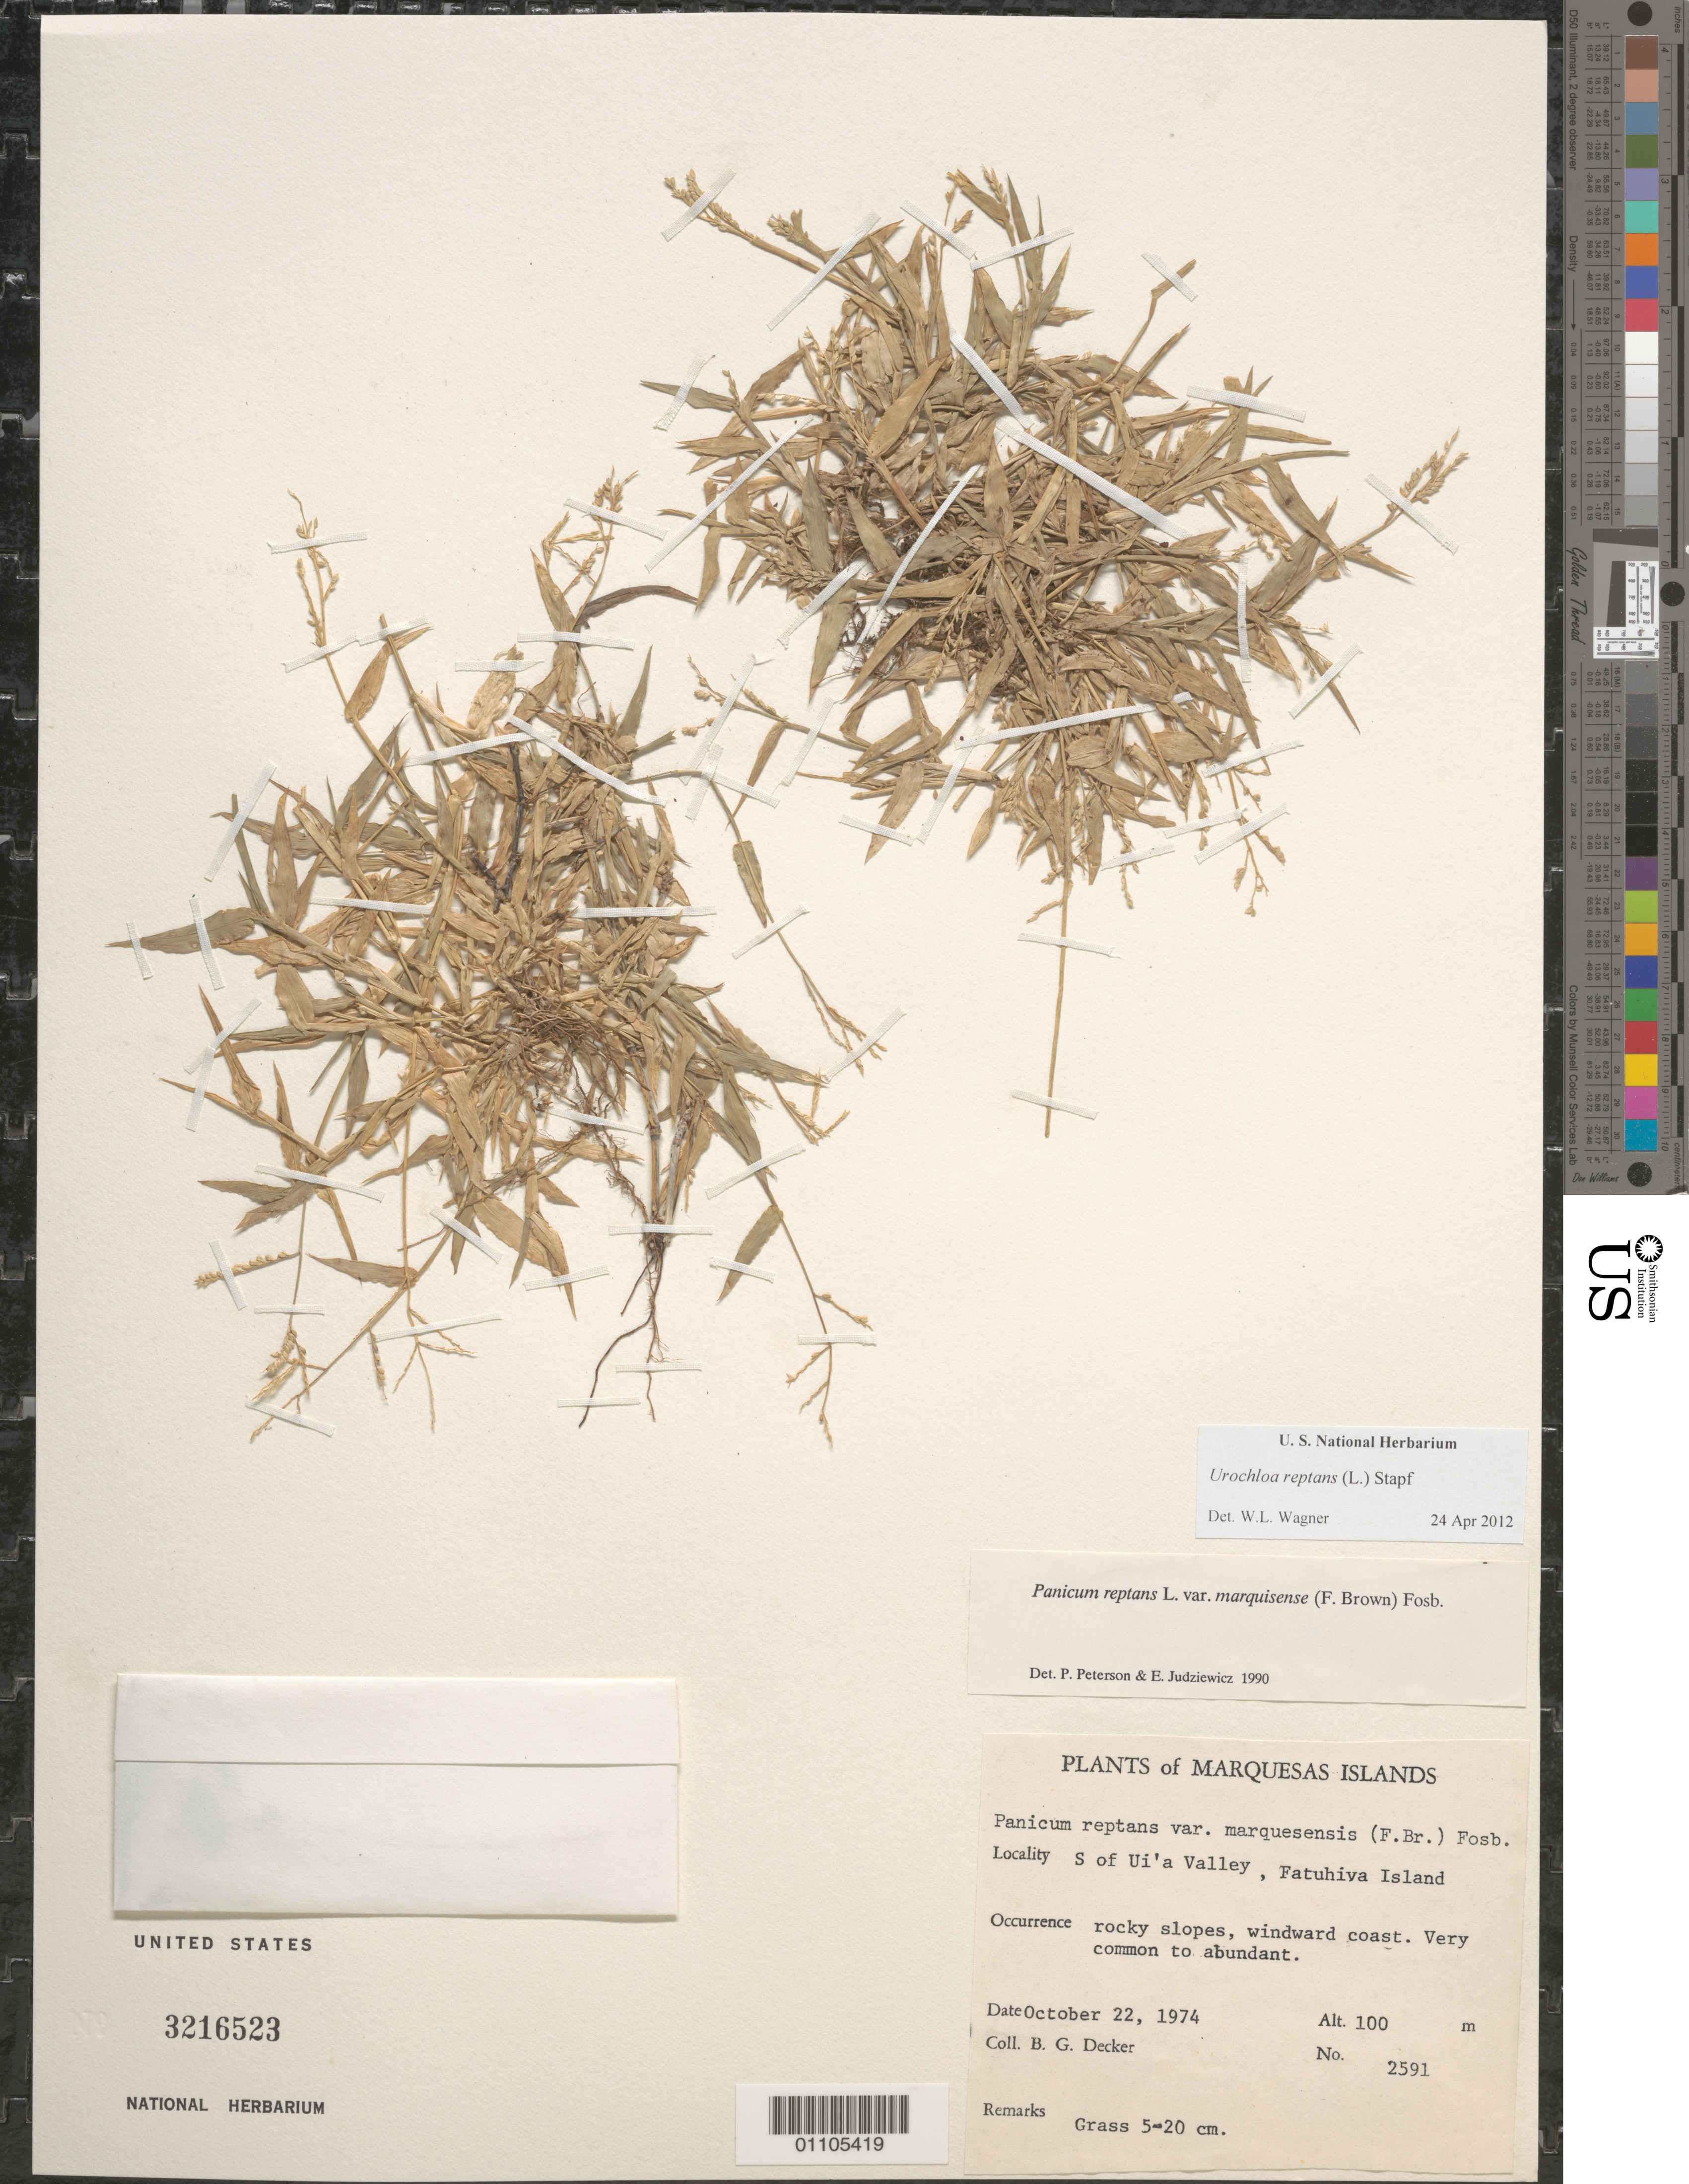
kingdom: Plantae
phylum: Tracheophyta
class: Liliopsida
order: Poales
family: Poaceae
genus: Urochloa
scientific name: Urochloa reptans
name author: (L.) Stapf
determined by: Peterson, P. M.; Judziewicz, E. J.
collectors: B. G. Decker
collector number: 2591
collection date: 1974-10-22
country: French Polynesia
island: Fatu Hiva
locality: S of Ui'a Valley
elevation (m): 100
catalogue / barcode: US 3216523